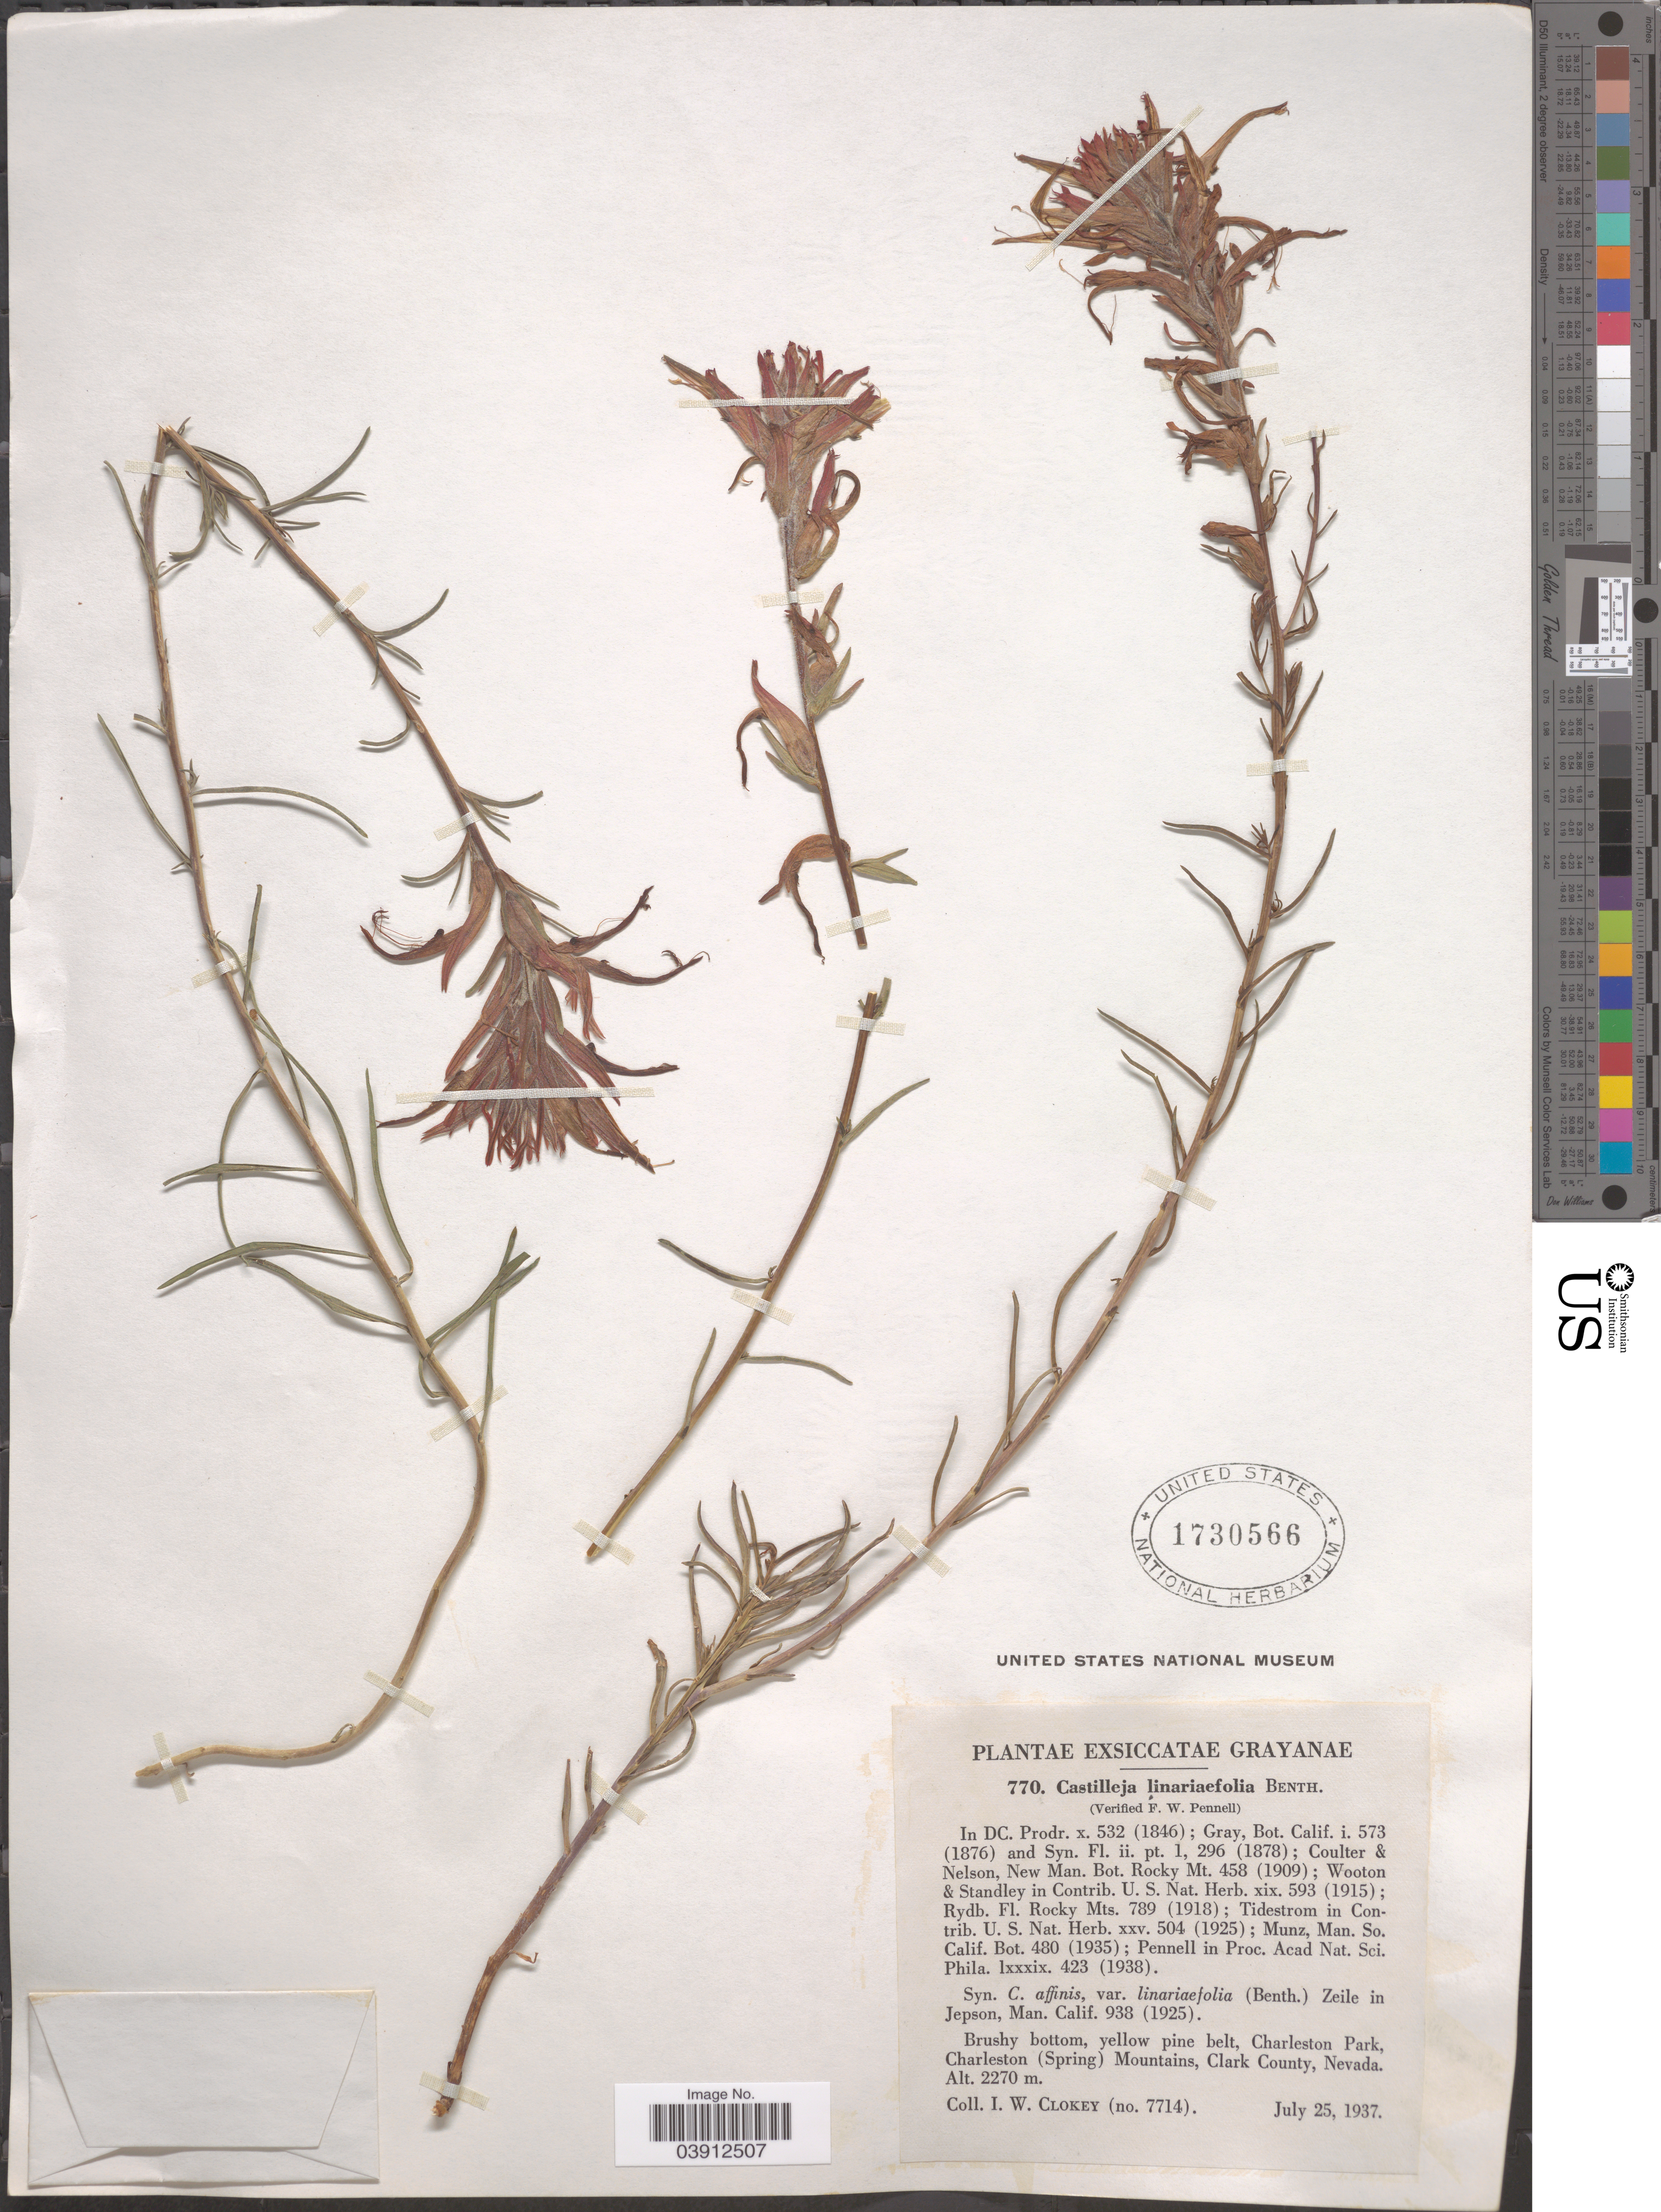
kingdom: Plantae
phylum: Tracheophyta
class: Magnoliopsida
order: Lamiales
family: Orobanchaceae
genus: Castilleja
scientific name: Castilleja linariifolia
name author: Benth.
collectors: I. W. Clokey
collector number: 7714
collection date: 1937-07-25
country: United States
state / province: Nevada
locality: Brushy bottom, yellow pine belt, Charleston Park, Charleston (Spring) Mountains, Clark County.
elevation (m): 2270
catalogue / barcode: US 1730566